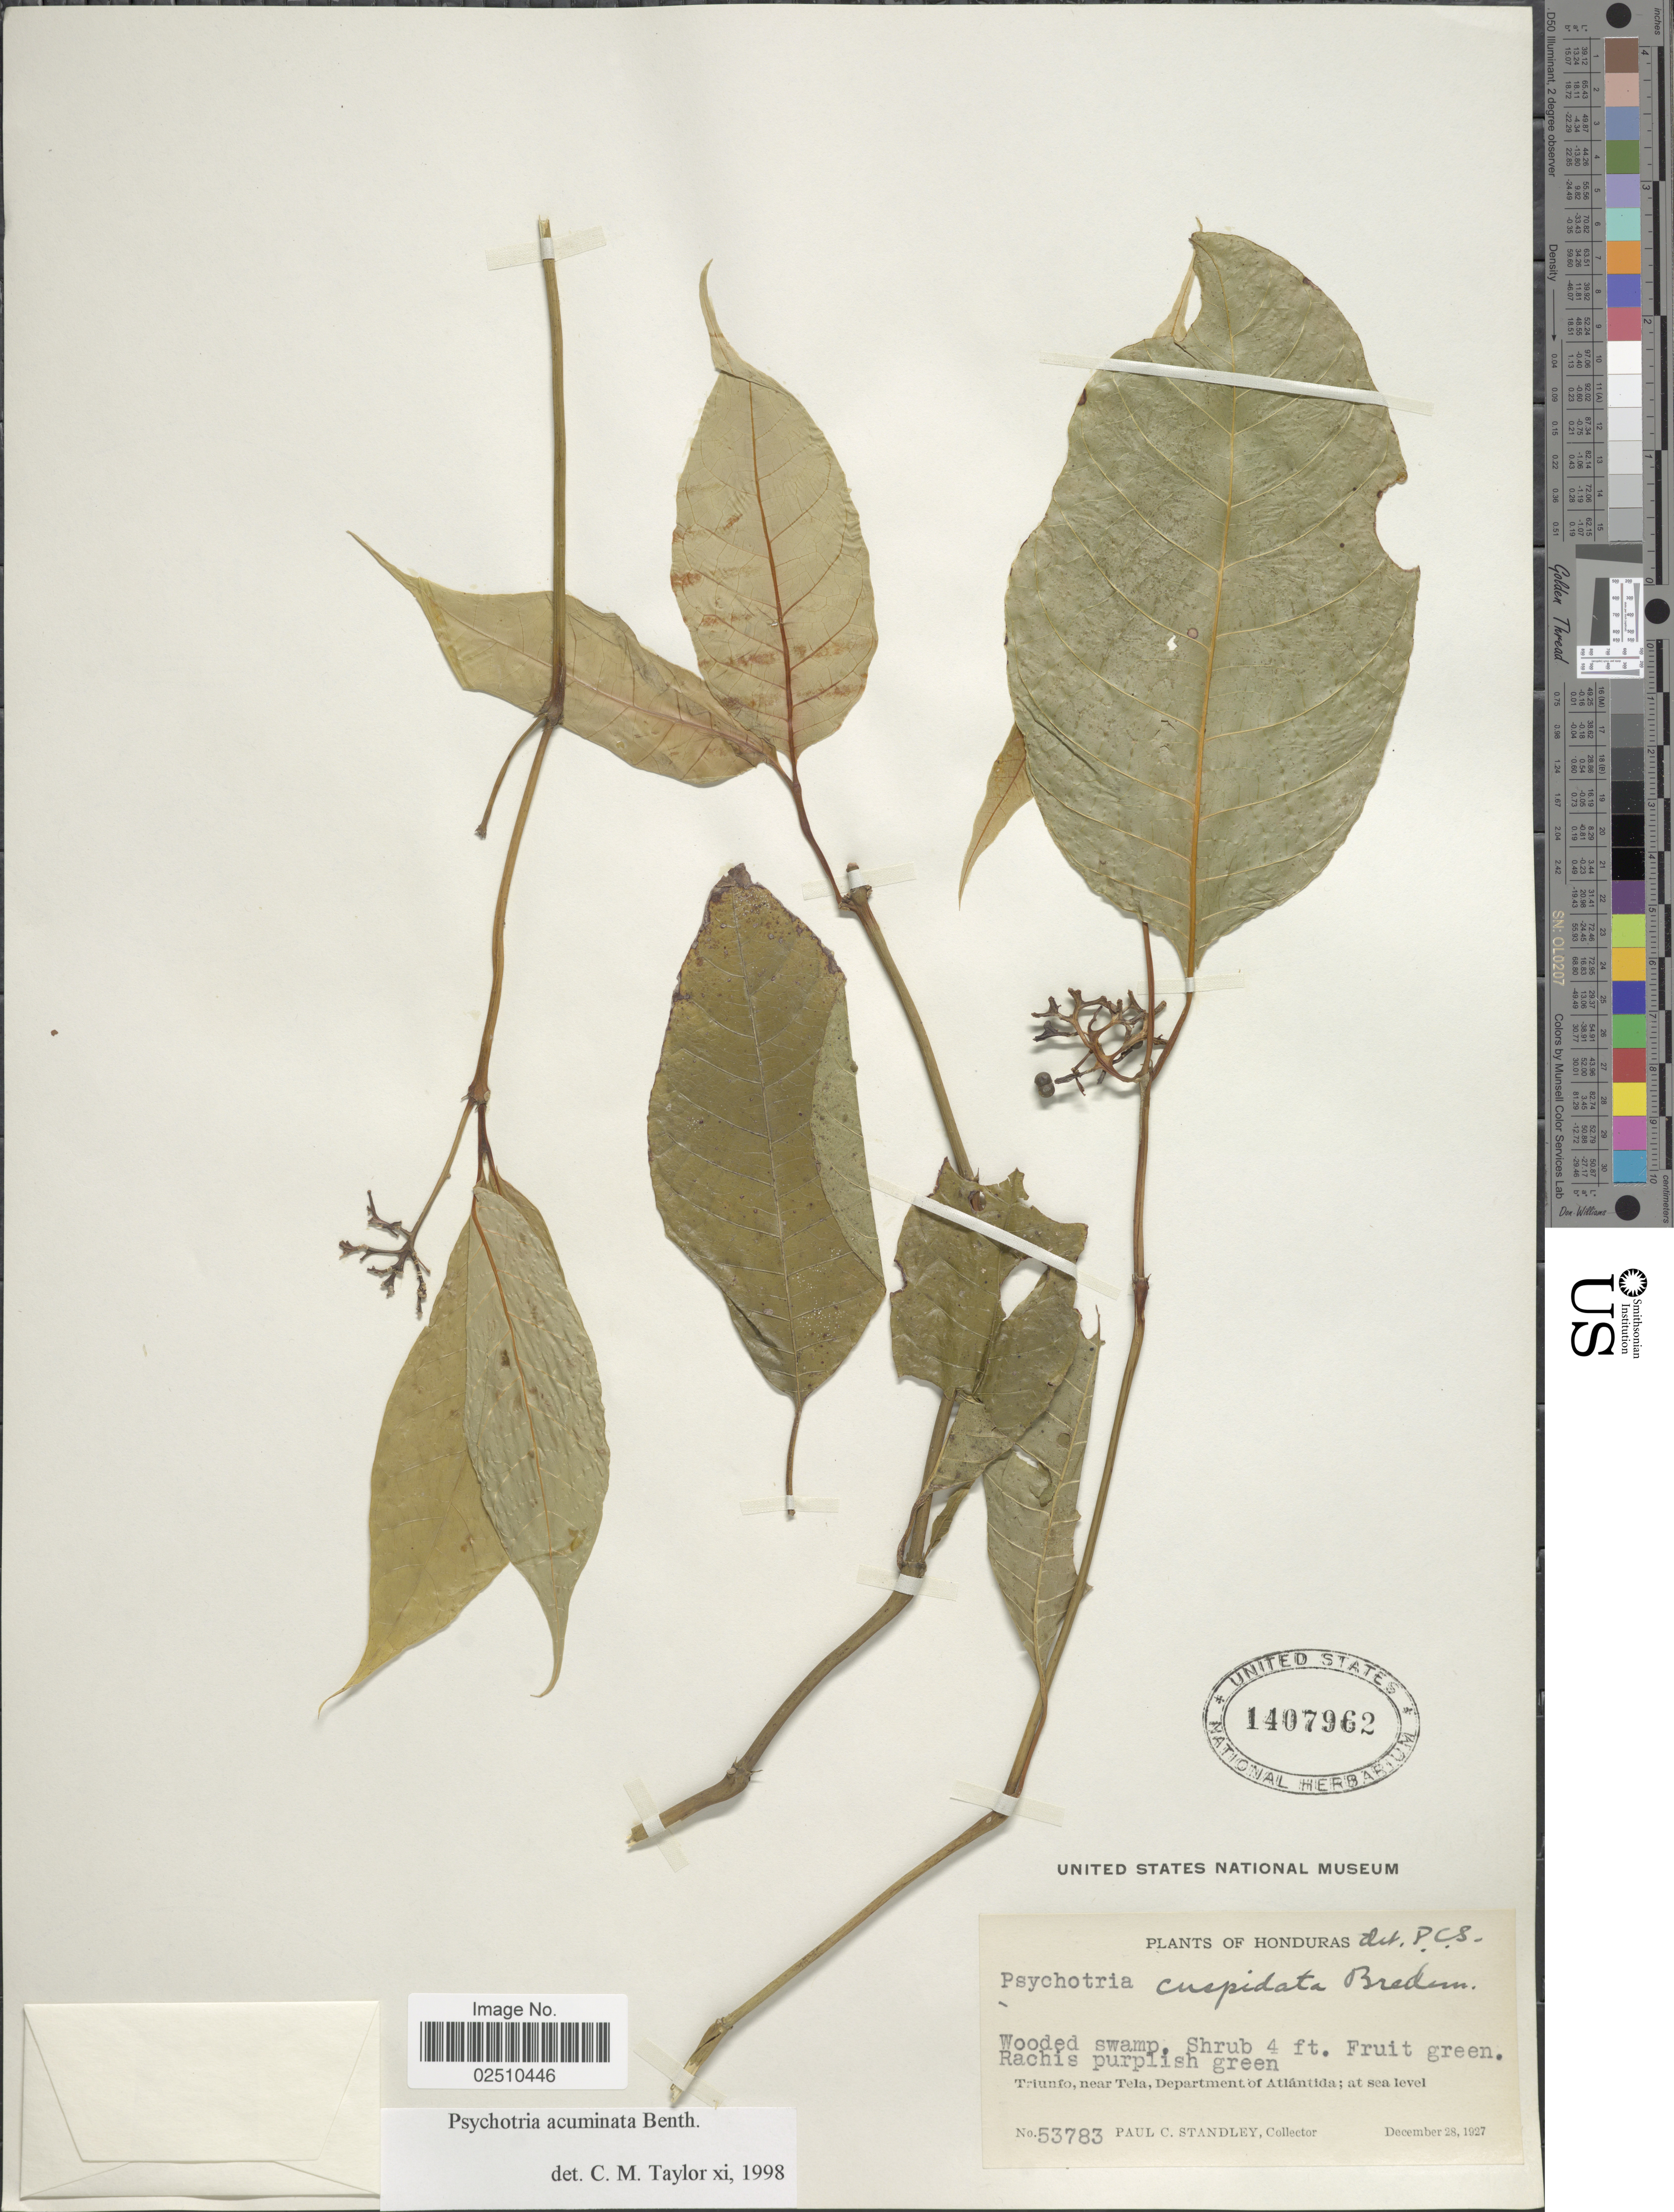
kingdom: Plantae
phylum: Tracheophyta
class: Magnoliopsida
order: Gentianales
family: Rubiaceae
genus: Psychotria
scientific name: Psychotria acuminata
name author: Benth.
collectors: P. C. Standley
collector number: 53783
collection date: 1927-12-28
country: Honduras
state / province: Atlántida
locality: Triunfo, near Tela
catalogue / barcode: US 1407962